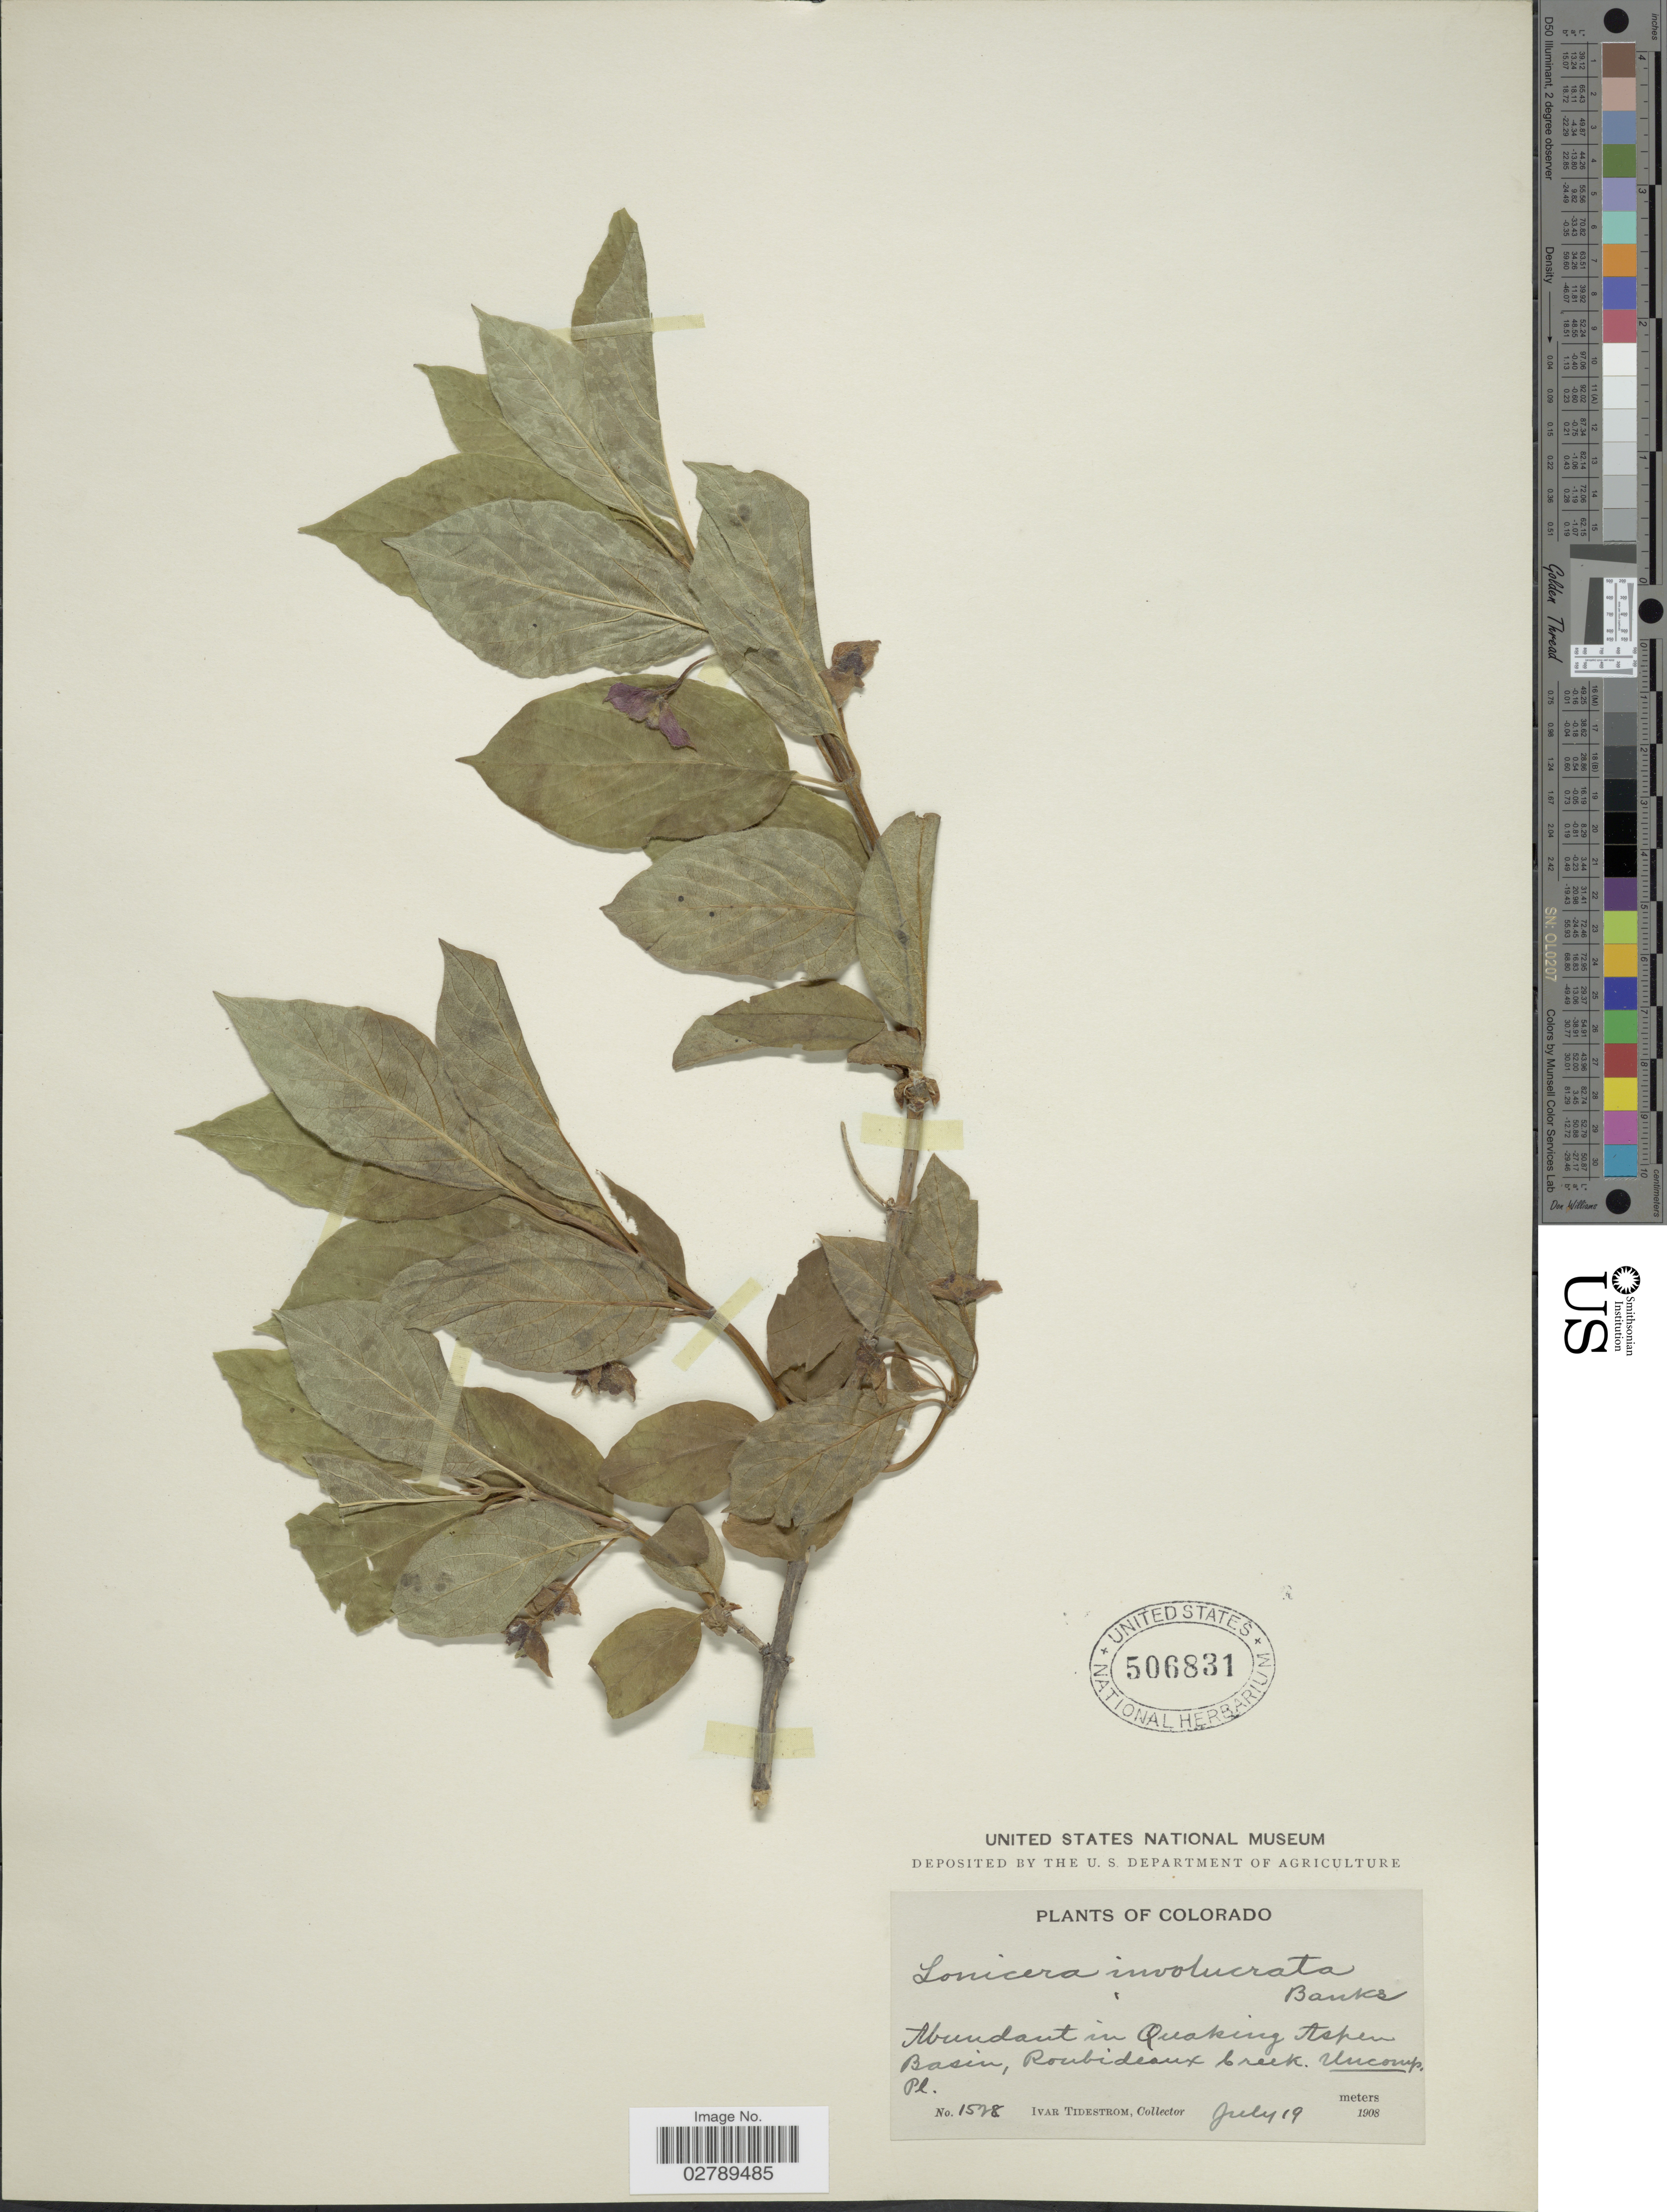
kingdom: Plantae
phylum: Tracheophyta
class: Magnoliopsida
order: Dipsacales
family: Caprifoliaceae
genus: Lonicera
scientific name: Lonicera involucrata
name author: (Richardson) Banks ex Spreng.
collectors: I. F. Tidestrom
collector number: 1528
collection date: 1908-07-19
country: United States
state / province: Colorado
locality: Abundant in Quaking Aspen Basin, Roubideaux Creek.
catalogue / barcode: US 506831